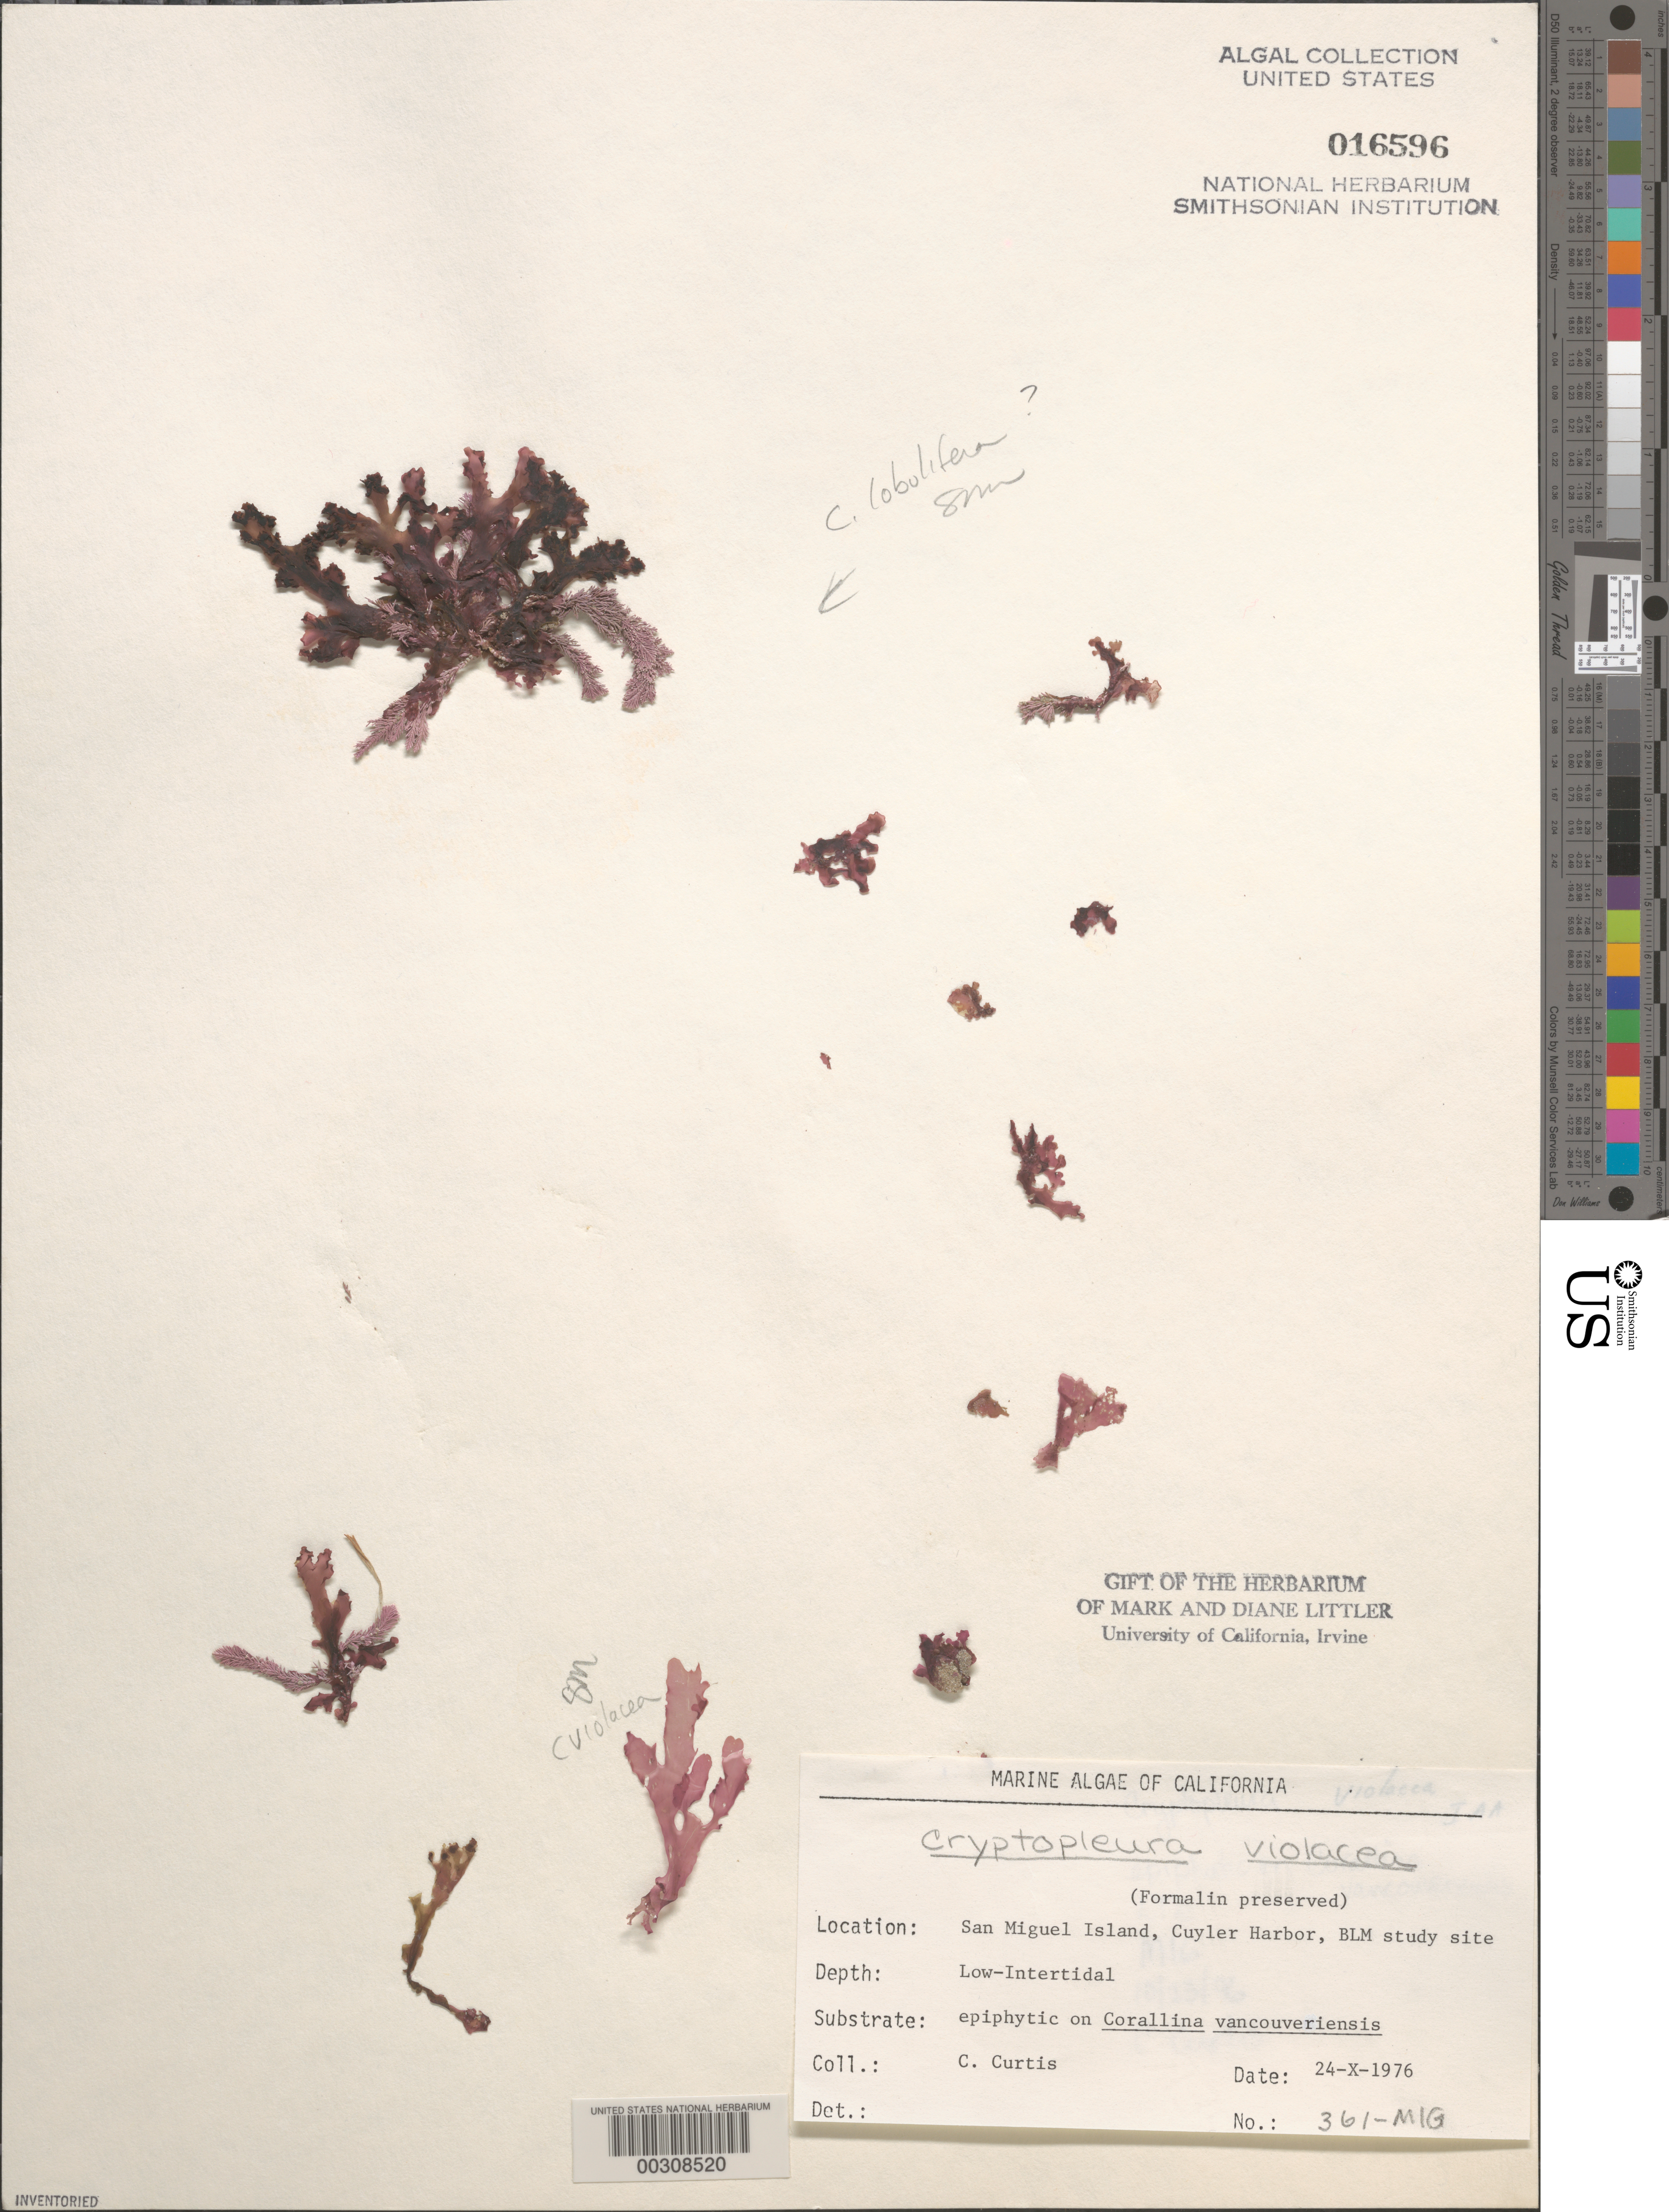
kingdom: Plantae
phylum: Rhodophyta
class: Florideophyceae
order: Ceramiales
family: Delesseriaceae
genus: Cryptopleura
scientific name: Cryptopleura violacea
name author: (J. Ag.) Kylin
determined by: Murray, S. N.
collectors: C. Curtis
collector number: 361-mig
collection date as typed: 24 Oct 1976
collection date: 1976-10-24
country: United States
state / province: California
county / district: Santa Barbara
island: San Miguel Island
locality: Cuyler Harbor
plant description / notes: BLM-SOCALBIGHT Rocky Intertidal Survey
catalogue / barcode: US 16596